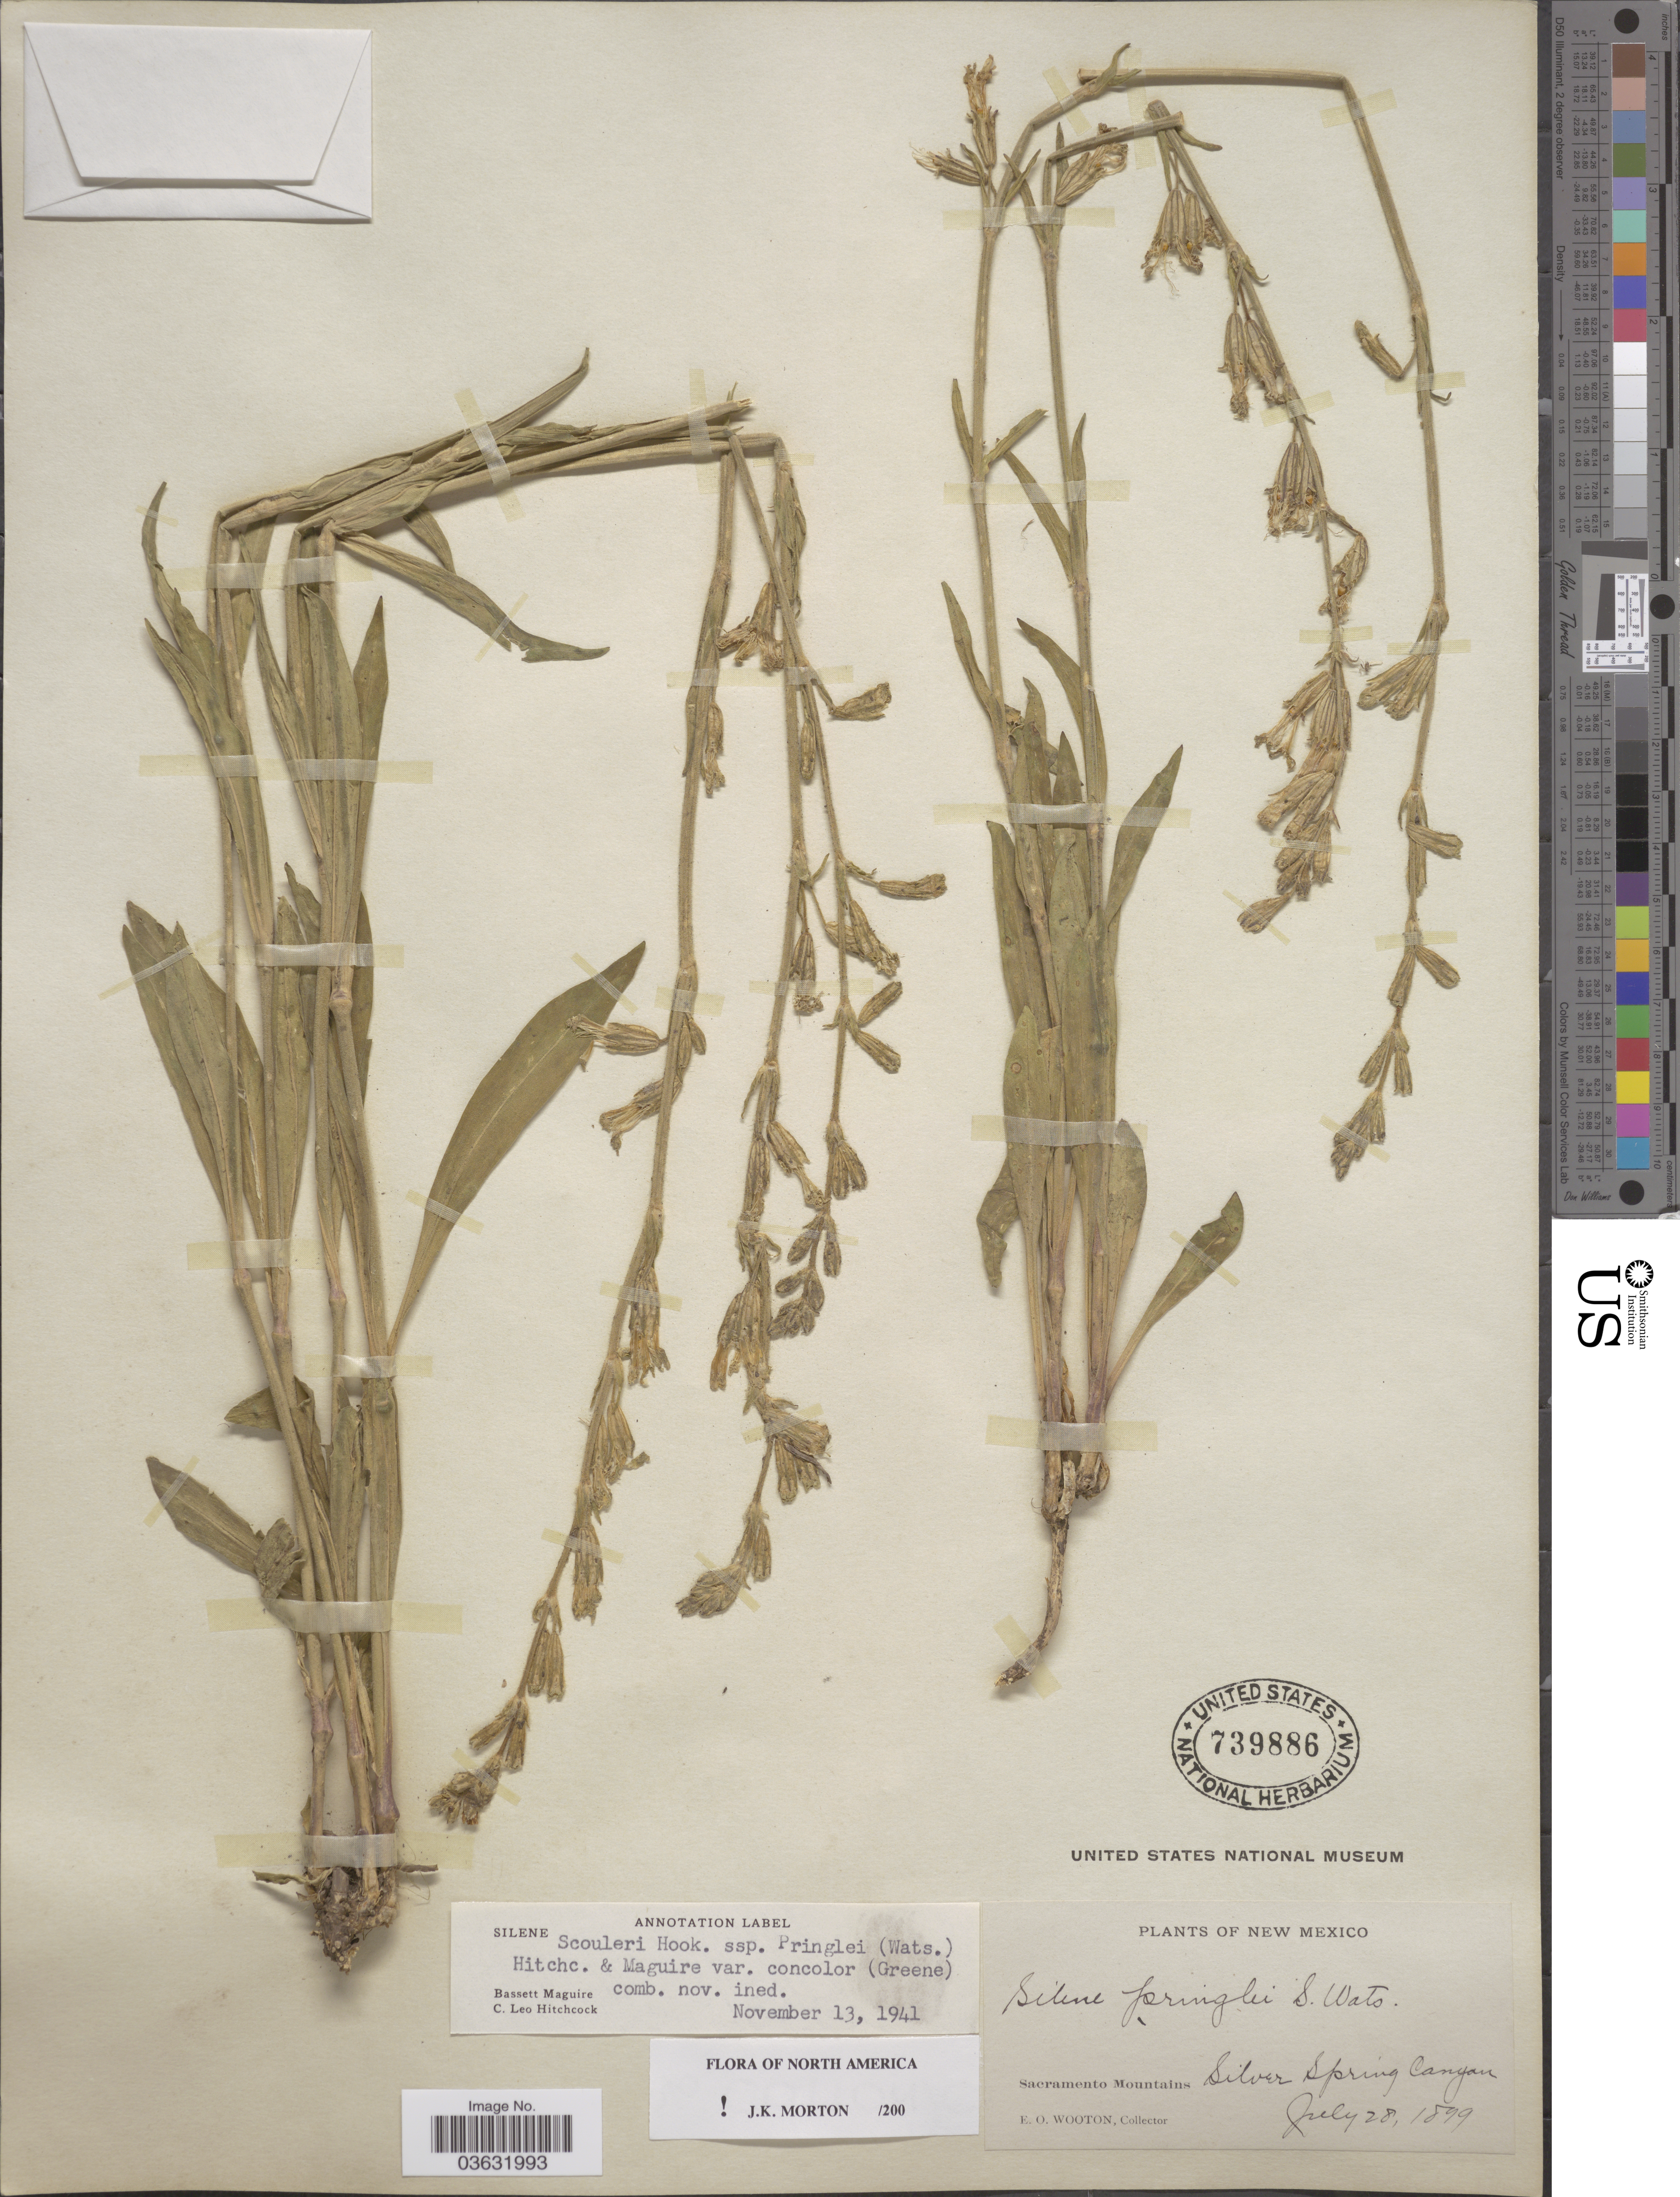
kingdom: Plantae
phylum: Tracheophyta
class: Magnoliopsida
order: Caryophyllales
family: Caryophyllaceae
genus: Silene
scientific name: Silene scouleri var. concolor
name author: (Greene) C.L. Hitchc. & Maguire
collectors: E. O. Wooton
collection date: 1899-07-28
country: United States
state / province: New Mexico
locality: Sacramento Mountains. Silver Spring Canyon.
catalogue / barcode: US 739886